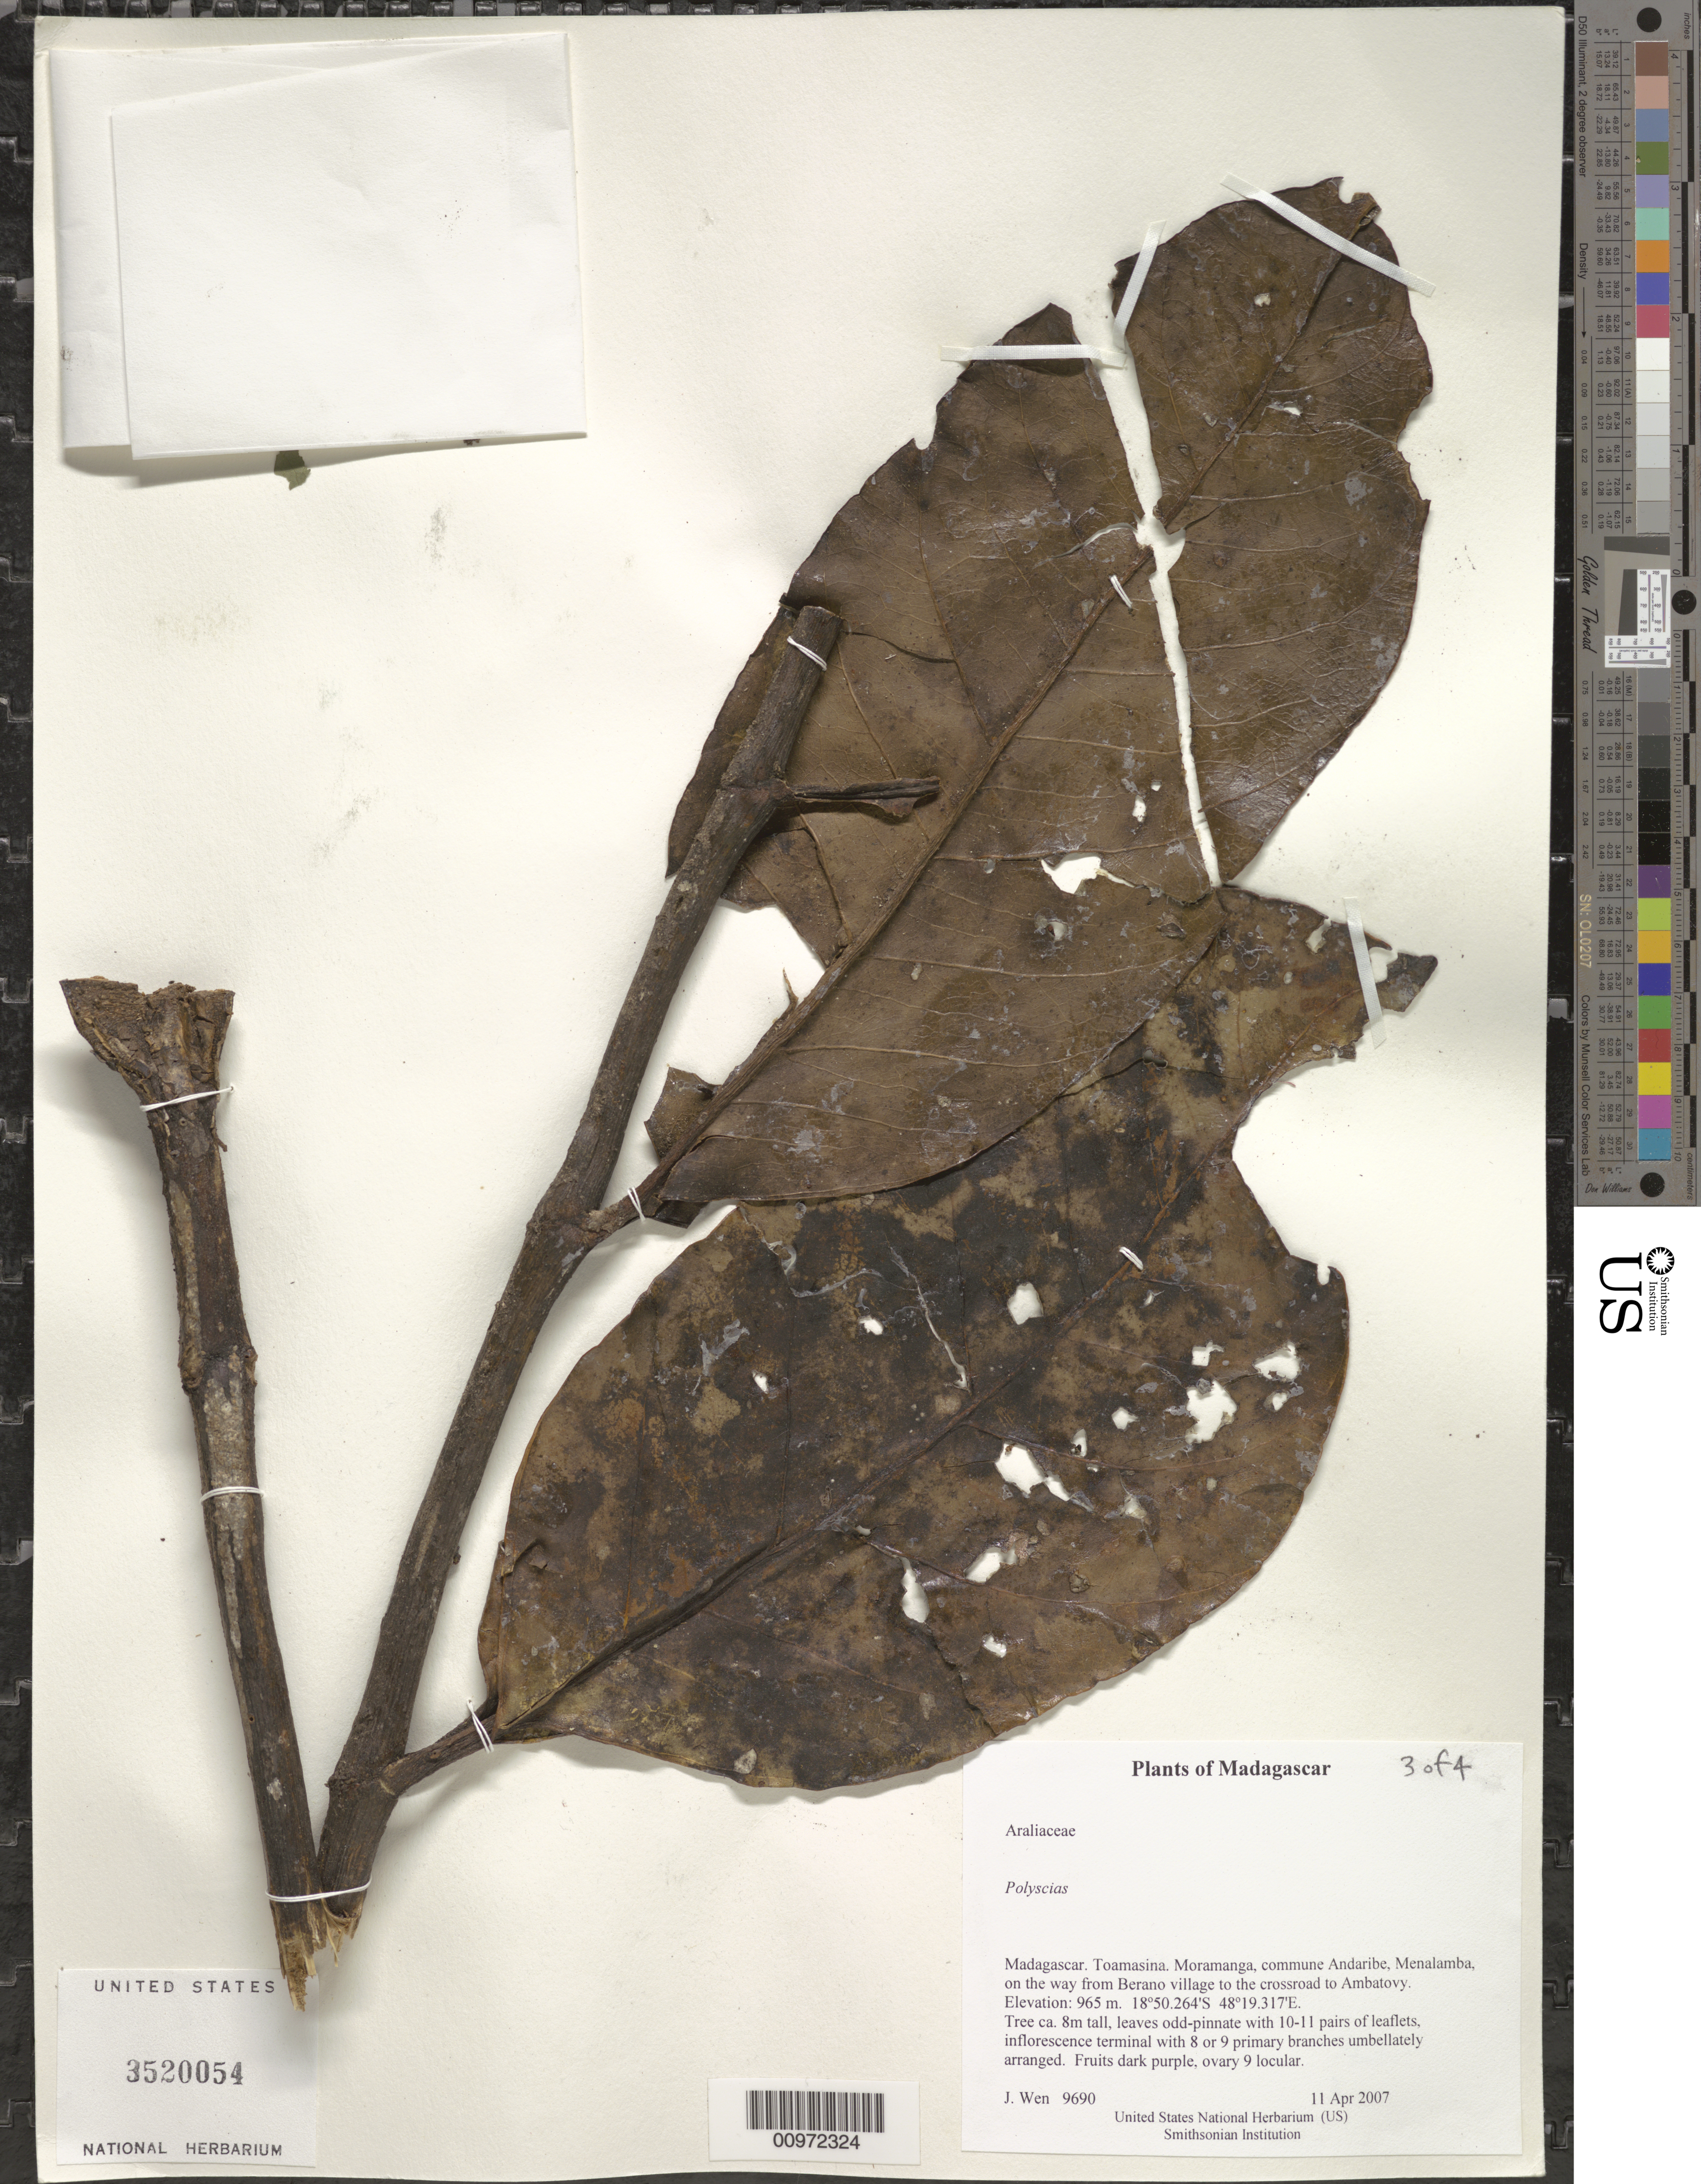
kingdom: Plantae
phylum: Tracheophyta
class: Magnoliopsida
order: Apiales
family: Araliaceae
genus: Polyscias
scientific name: Polyscias sp.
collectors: J. Wen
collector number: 9690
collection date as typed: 11 Apr 2007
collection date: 2007-04-11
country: Madagascar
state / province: Alaotra Mangoro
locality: Moramanga, commune Andaribe, Menalamba, on the way from Berano village to the crossroad to Ambatovy.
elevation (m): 965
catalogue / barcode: US 3520054